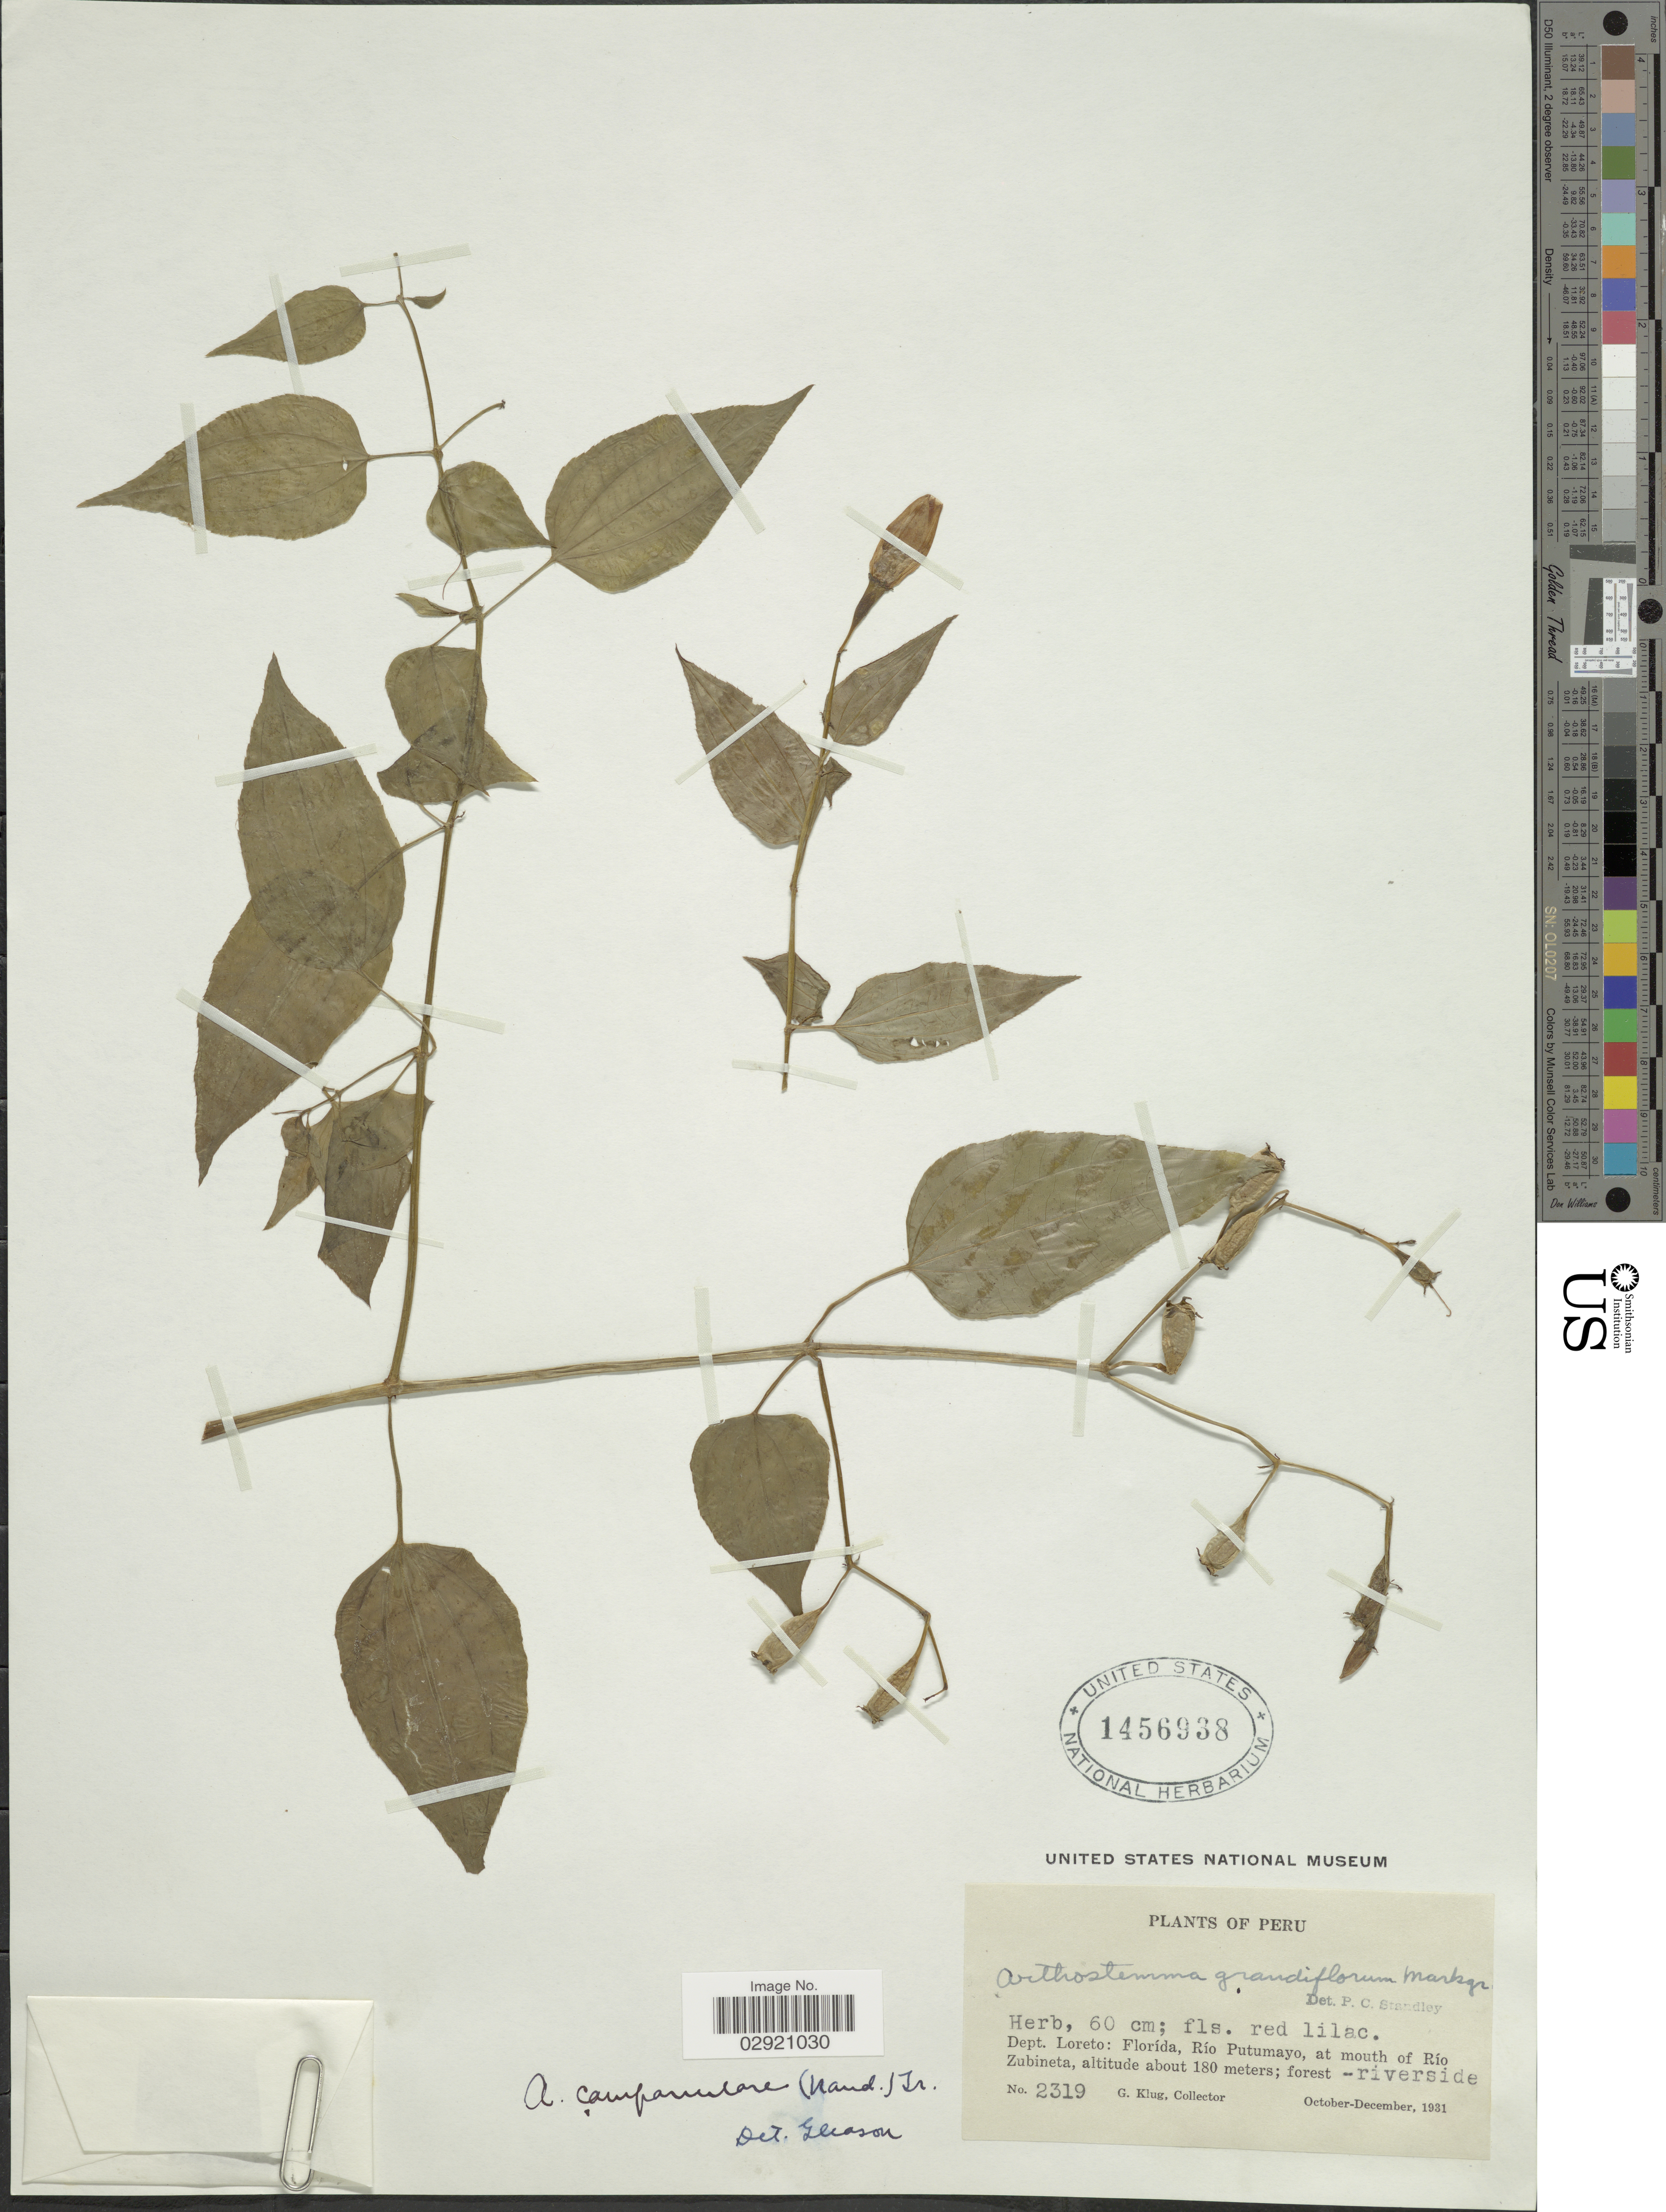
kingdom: Plantae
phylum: Tracheophyta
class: Magnoliopsida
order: Myrtales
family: Melastomataceae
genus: Arthrostemma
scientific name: Arthrostemma ciliatum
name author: Pav. ex D. Don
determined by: Strong, Mark T., (BOT), Smithsonian Institution - National Museum of Natural History (UNITED STATES)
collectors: G. Klug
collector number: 2319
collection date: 1931-10/1931-12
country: Peru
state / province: Loreto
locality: Dept. Loreto: Florída, Río Putumayo, at mouth of Río Zubineta.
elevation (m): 180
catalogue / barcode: US 1456938